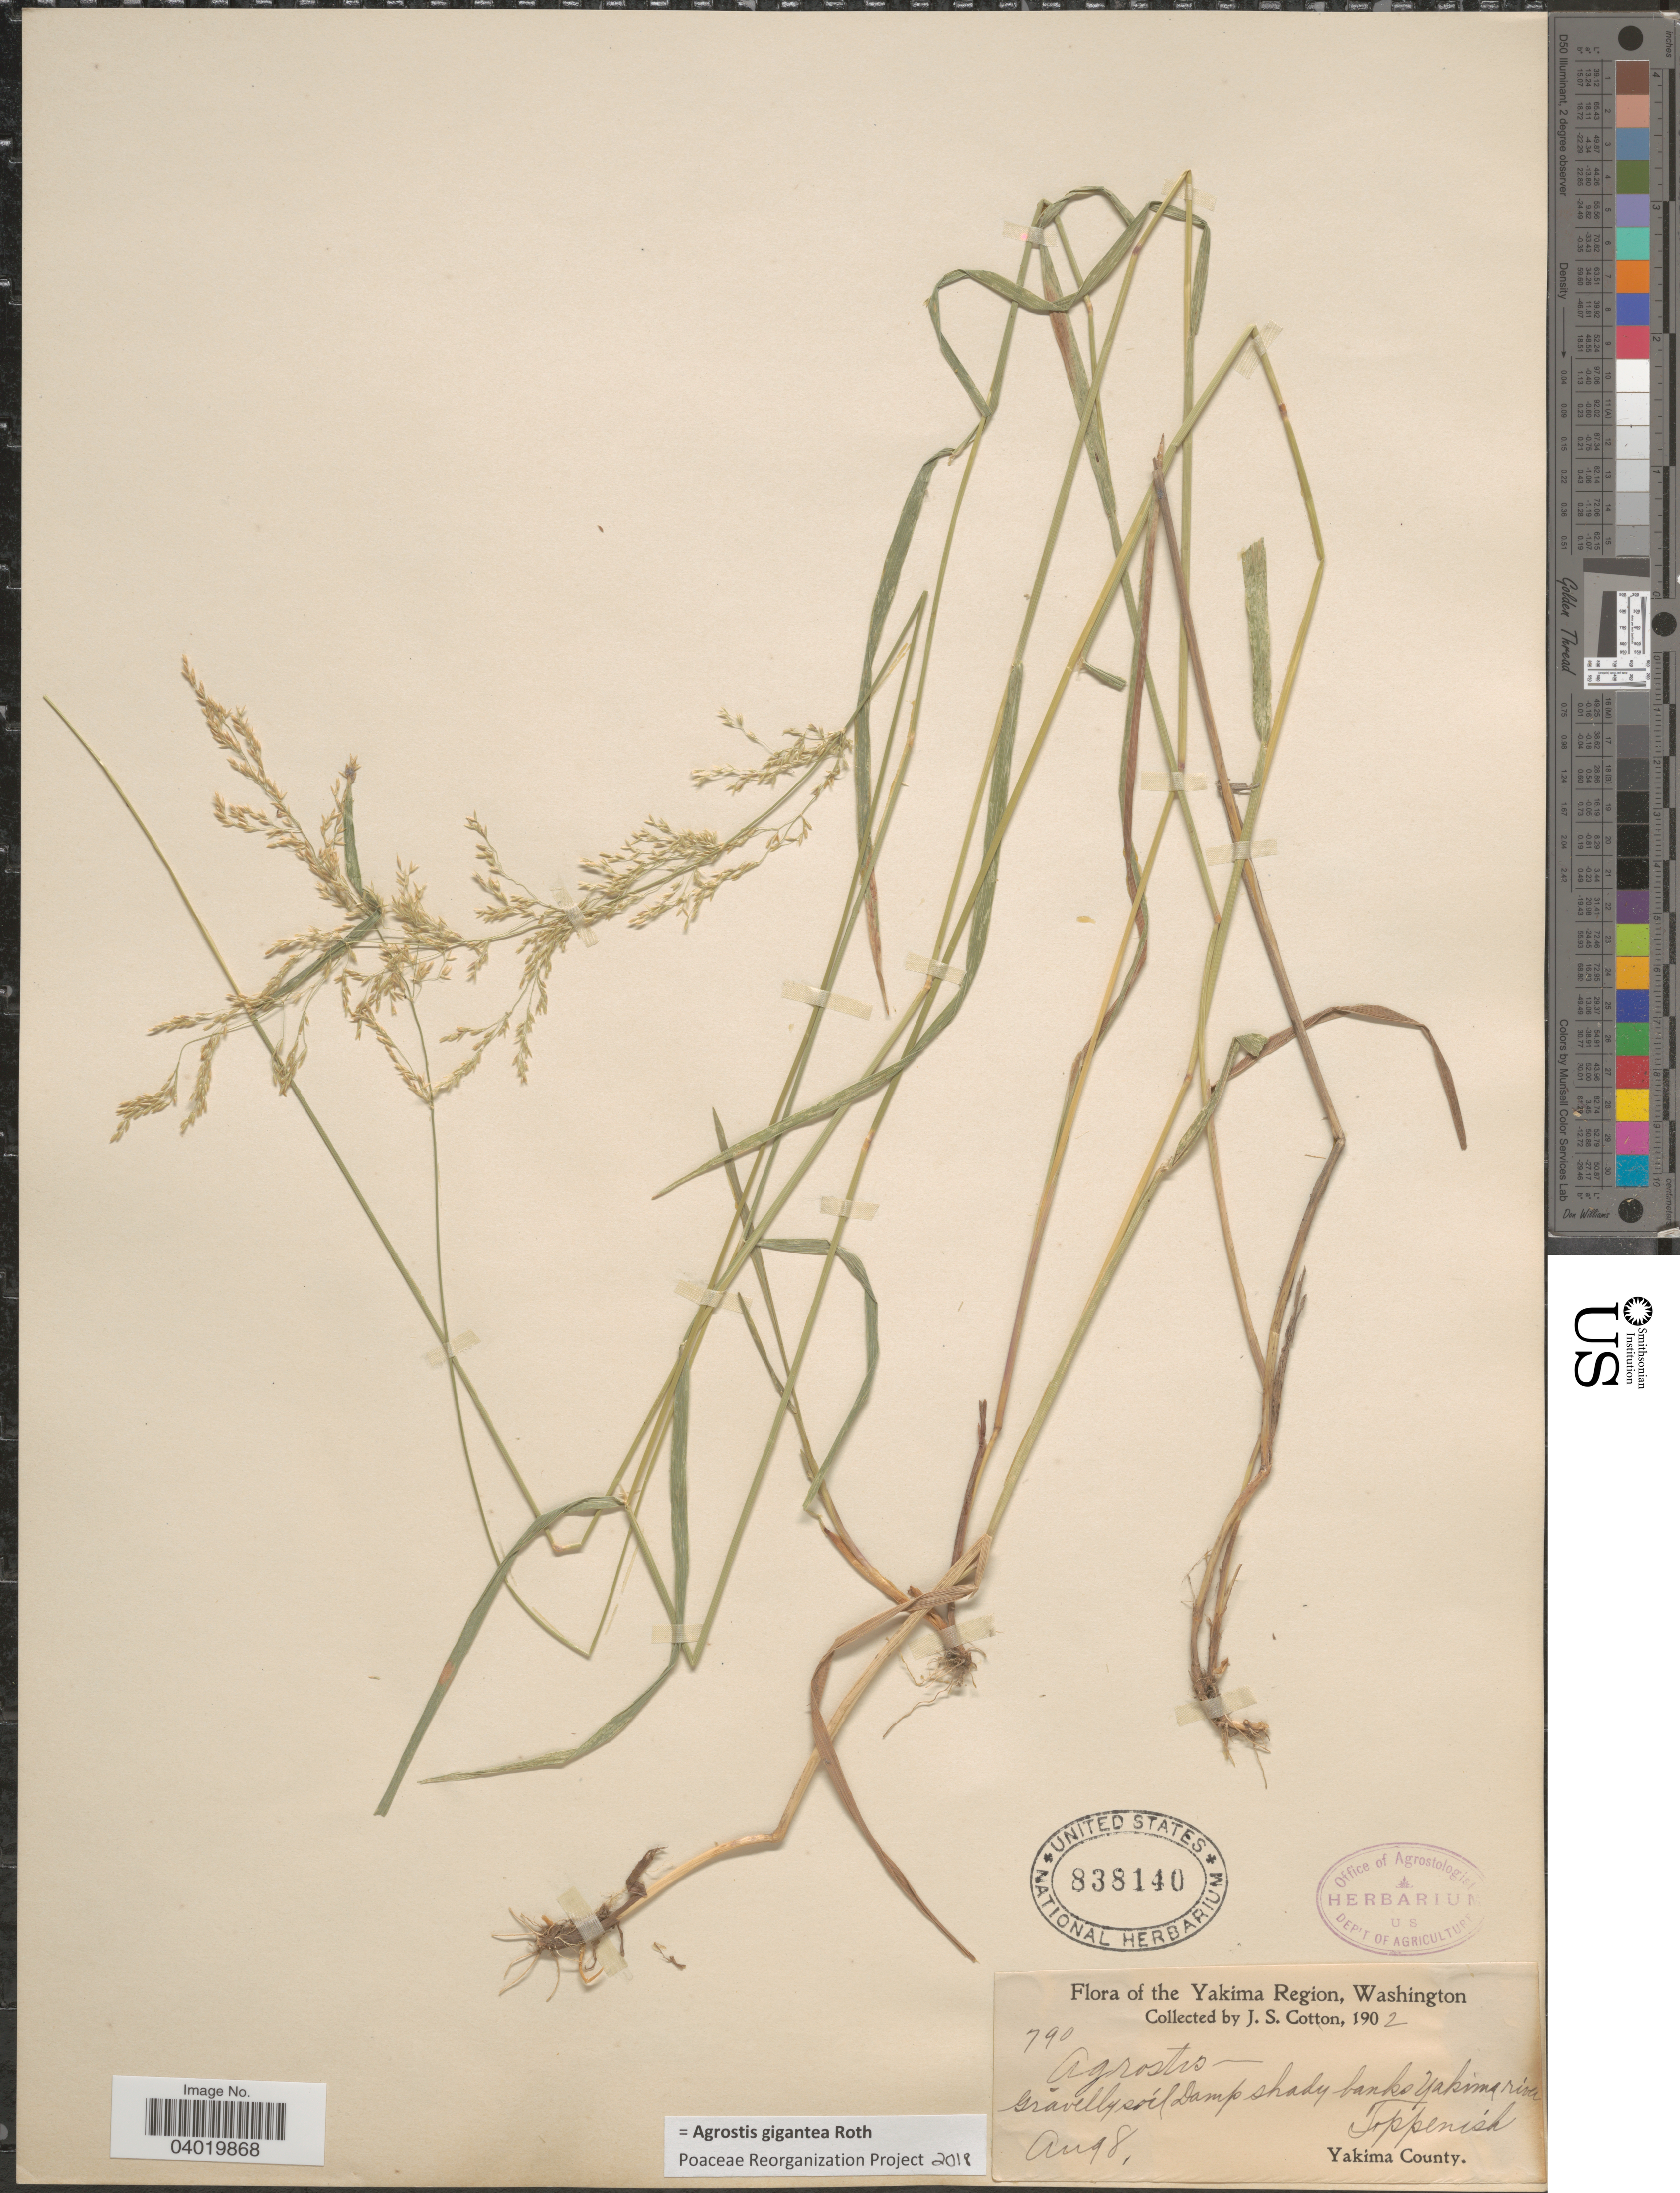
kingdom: Plantae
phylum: Tracheophyta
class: Liliopsida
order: Poales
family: Poaceae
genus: Agrostis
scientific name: Agrostis gigantea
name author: Roth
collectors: J. S. Cotton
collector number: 790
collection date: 1902-08-08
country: United States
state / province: Washington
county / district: Yakima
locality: Yakima Region. Gravelly soil Damp shady banks Yakima river. Toppenish. Yakima County.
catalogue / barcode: US 838140